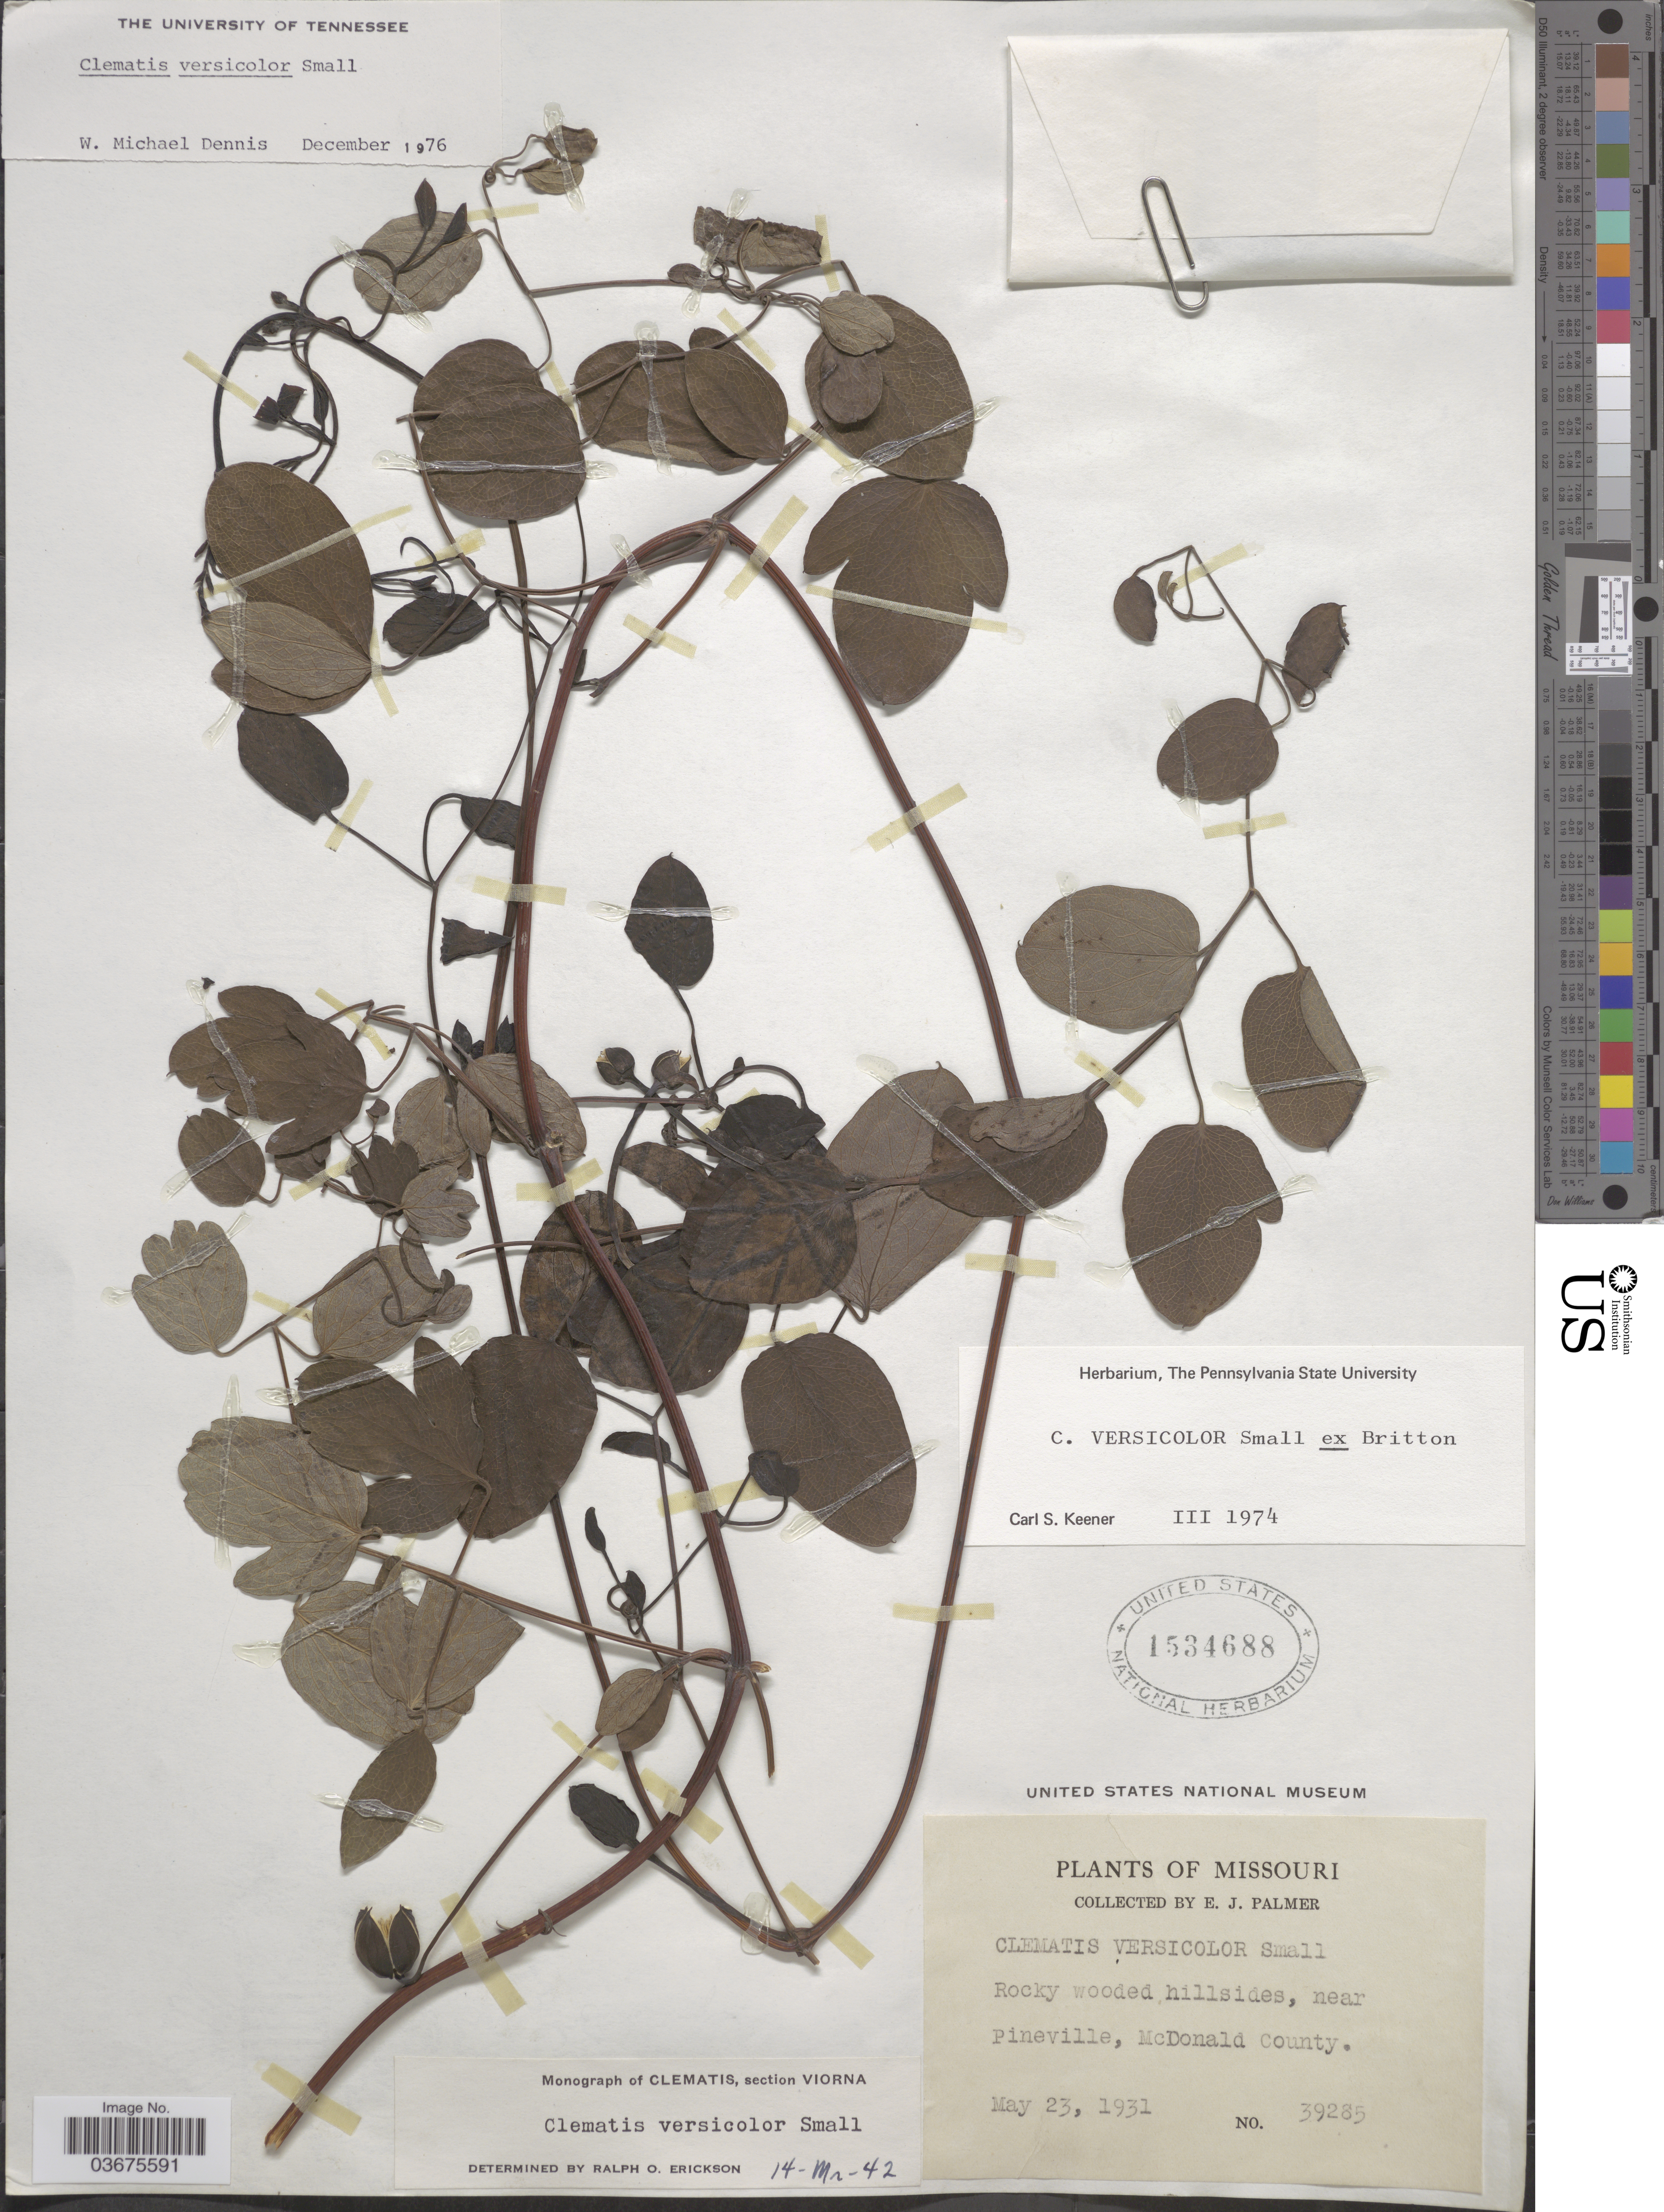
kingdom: Plantae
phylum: Tracheophyta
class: Magnoliopsida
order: Ranunculales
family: Ranunculaceae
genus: Clematis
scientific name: Clematis versicolor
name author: Small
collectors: E. J. Palmer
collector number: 39285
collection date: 1931-05-23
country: United States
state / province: Missouri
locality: Rocky wooded hillsides, near Pineville, McDonald County.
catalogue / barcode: US 1534688